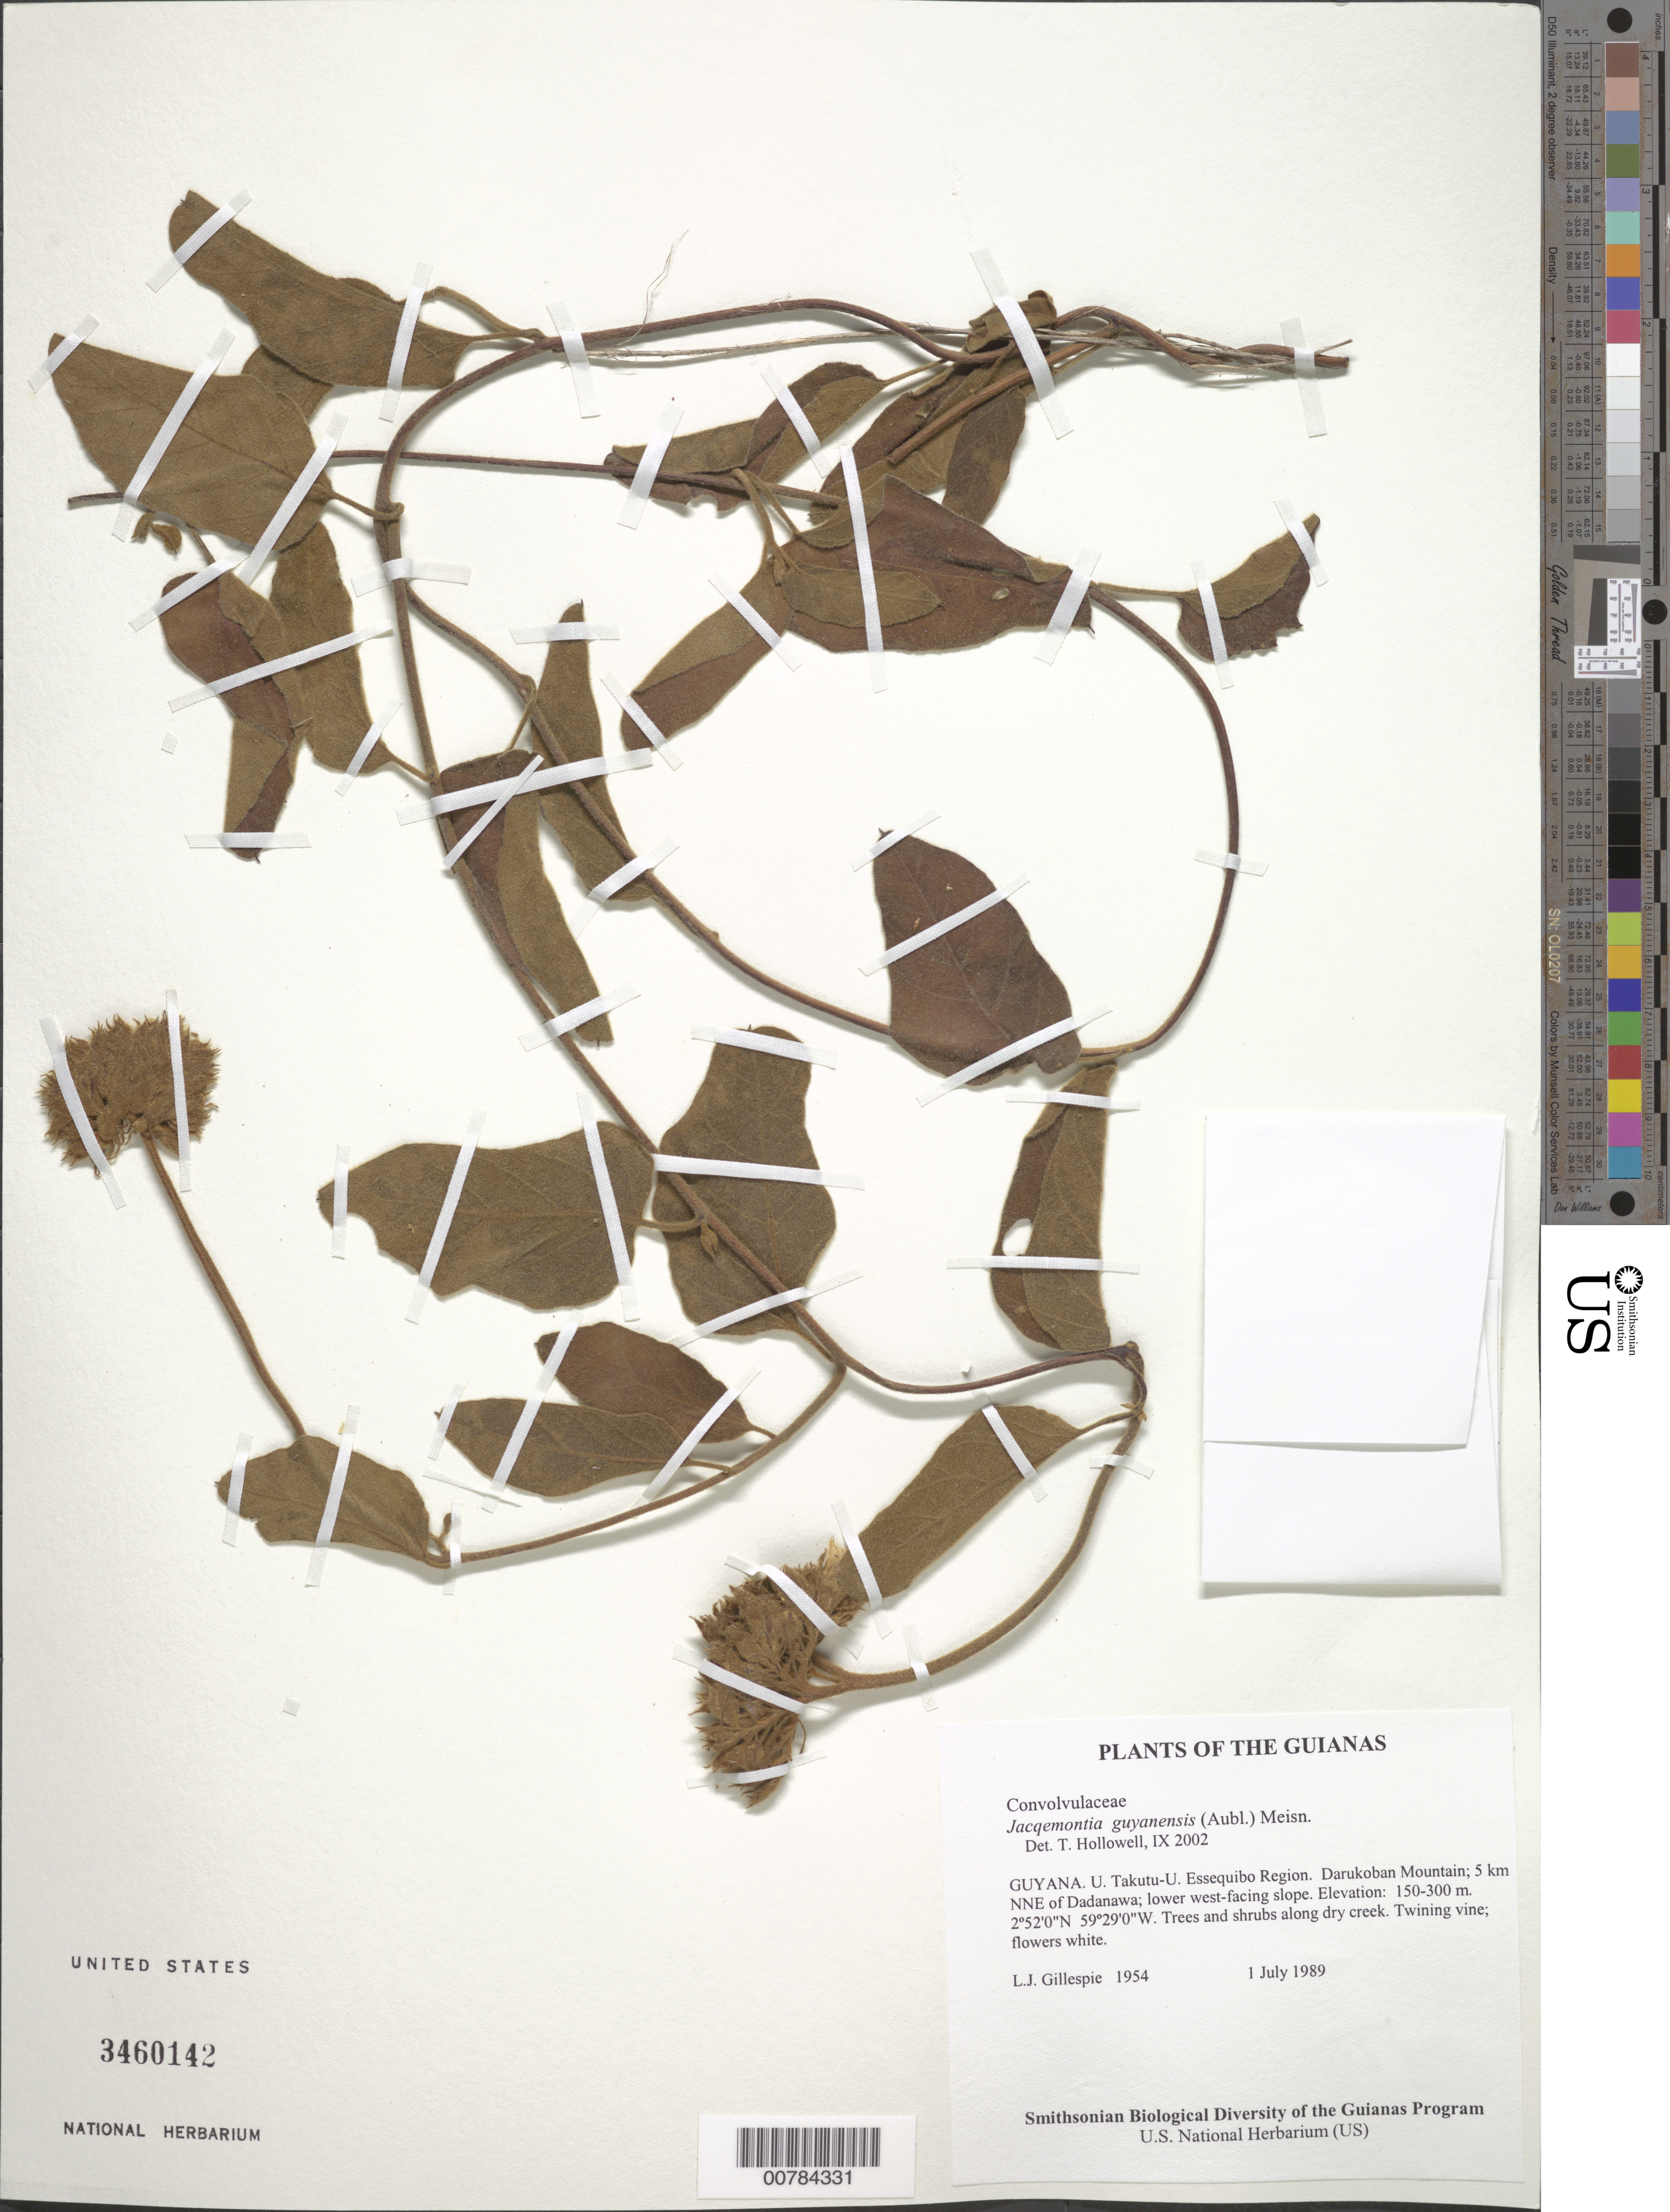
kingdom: Plantae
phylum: Tracheophyta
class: Magnoliopsida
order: Solanales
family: Convolvulaceae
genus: Jacquemontia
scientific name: Jacquemontia guyanensis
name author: (Aubl.) Meisn.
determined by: Hollowell, T. H., (BOT), Smithsonian Institution - National Museum of Natural History (UNITED STATES)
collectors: L. J. Gillespie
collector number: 1954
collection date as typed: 1 July 1989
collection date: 1989-07-01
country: Guyana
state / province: U. Takutu-U. Essequibo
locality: Darukoban Mountain; 5 km NNE of Dadanawa; lower west-facing slope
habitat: Trees and shrubs along dry creek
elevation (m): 150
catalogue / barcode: US 3460142